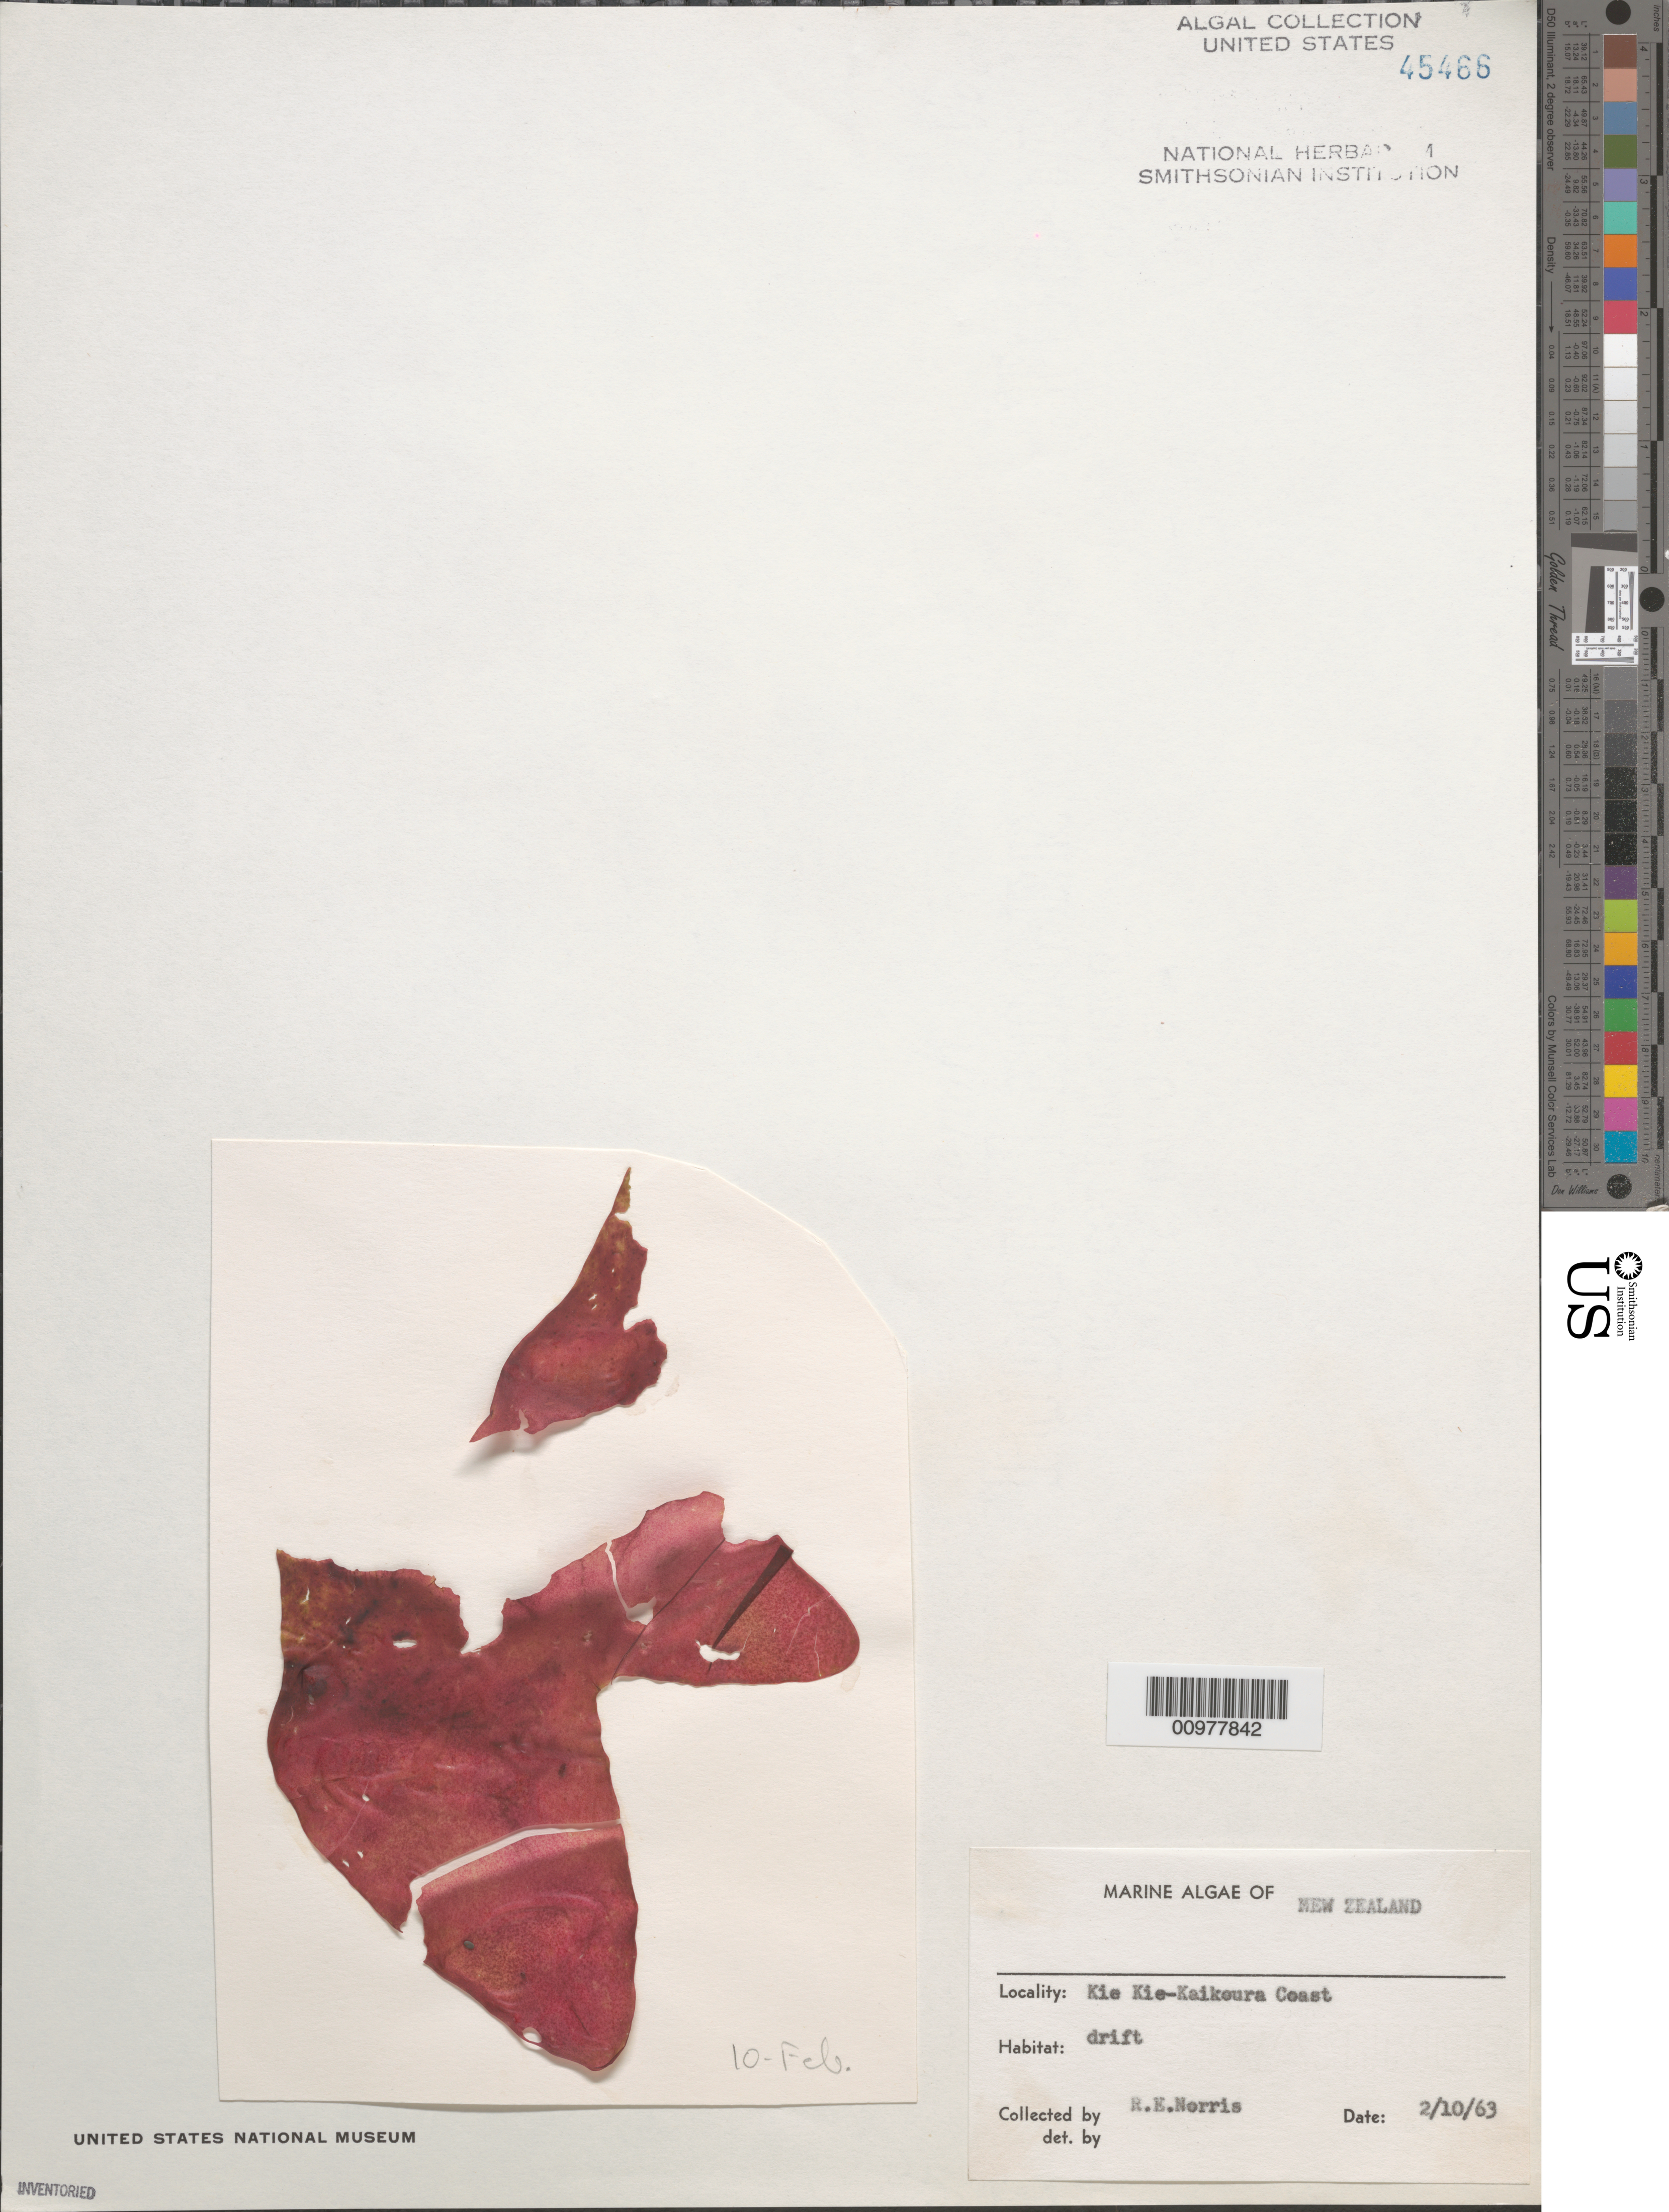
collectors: R. E. Norris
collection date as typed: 10 Feb 1963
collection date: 1963-02-10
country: New Zealand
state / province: Canterbury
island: South Island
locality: Kie Kie-Kaikoura Coast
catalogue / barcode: US 45466